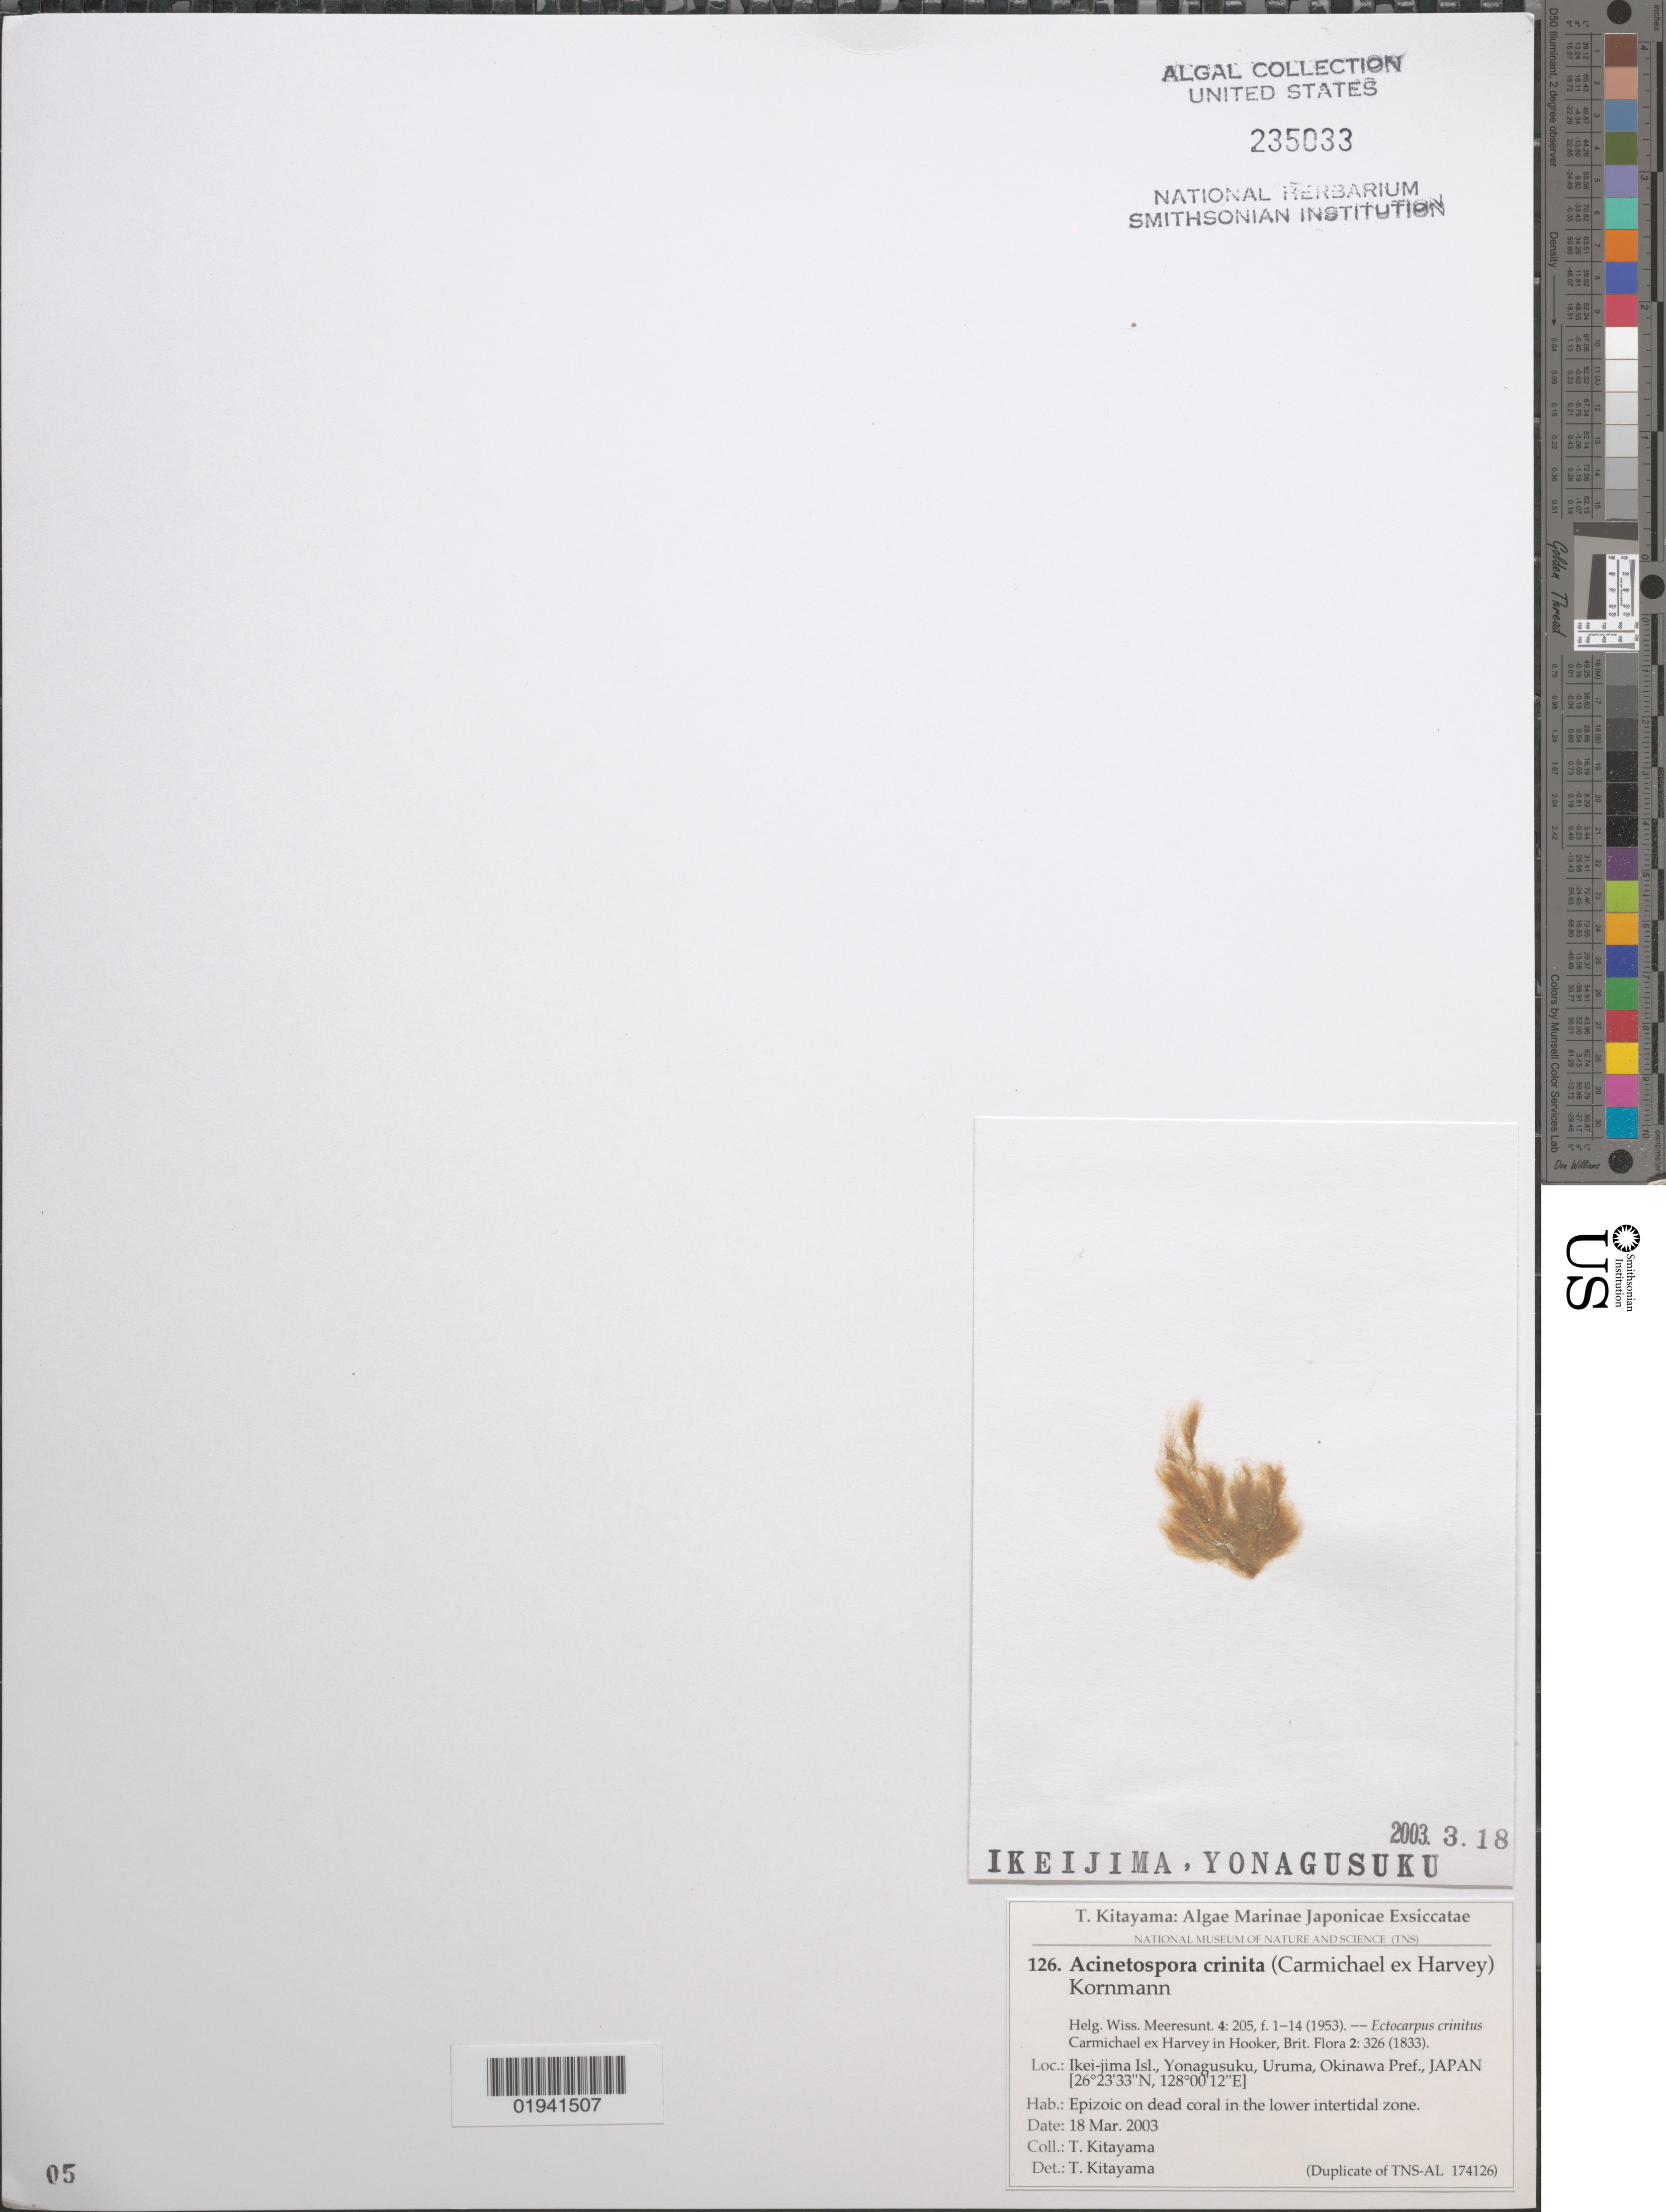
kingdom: Chromista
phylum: Ochrophyta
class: Phaeophyceae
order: Ectocarpales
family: Acinetosporaceae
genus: Acinetospora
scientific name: Acinetospora crinita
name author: (Carmich. in Harv.) Sauv.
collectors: T. Kitayama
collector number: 126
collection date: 2003-03-18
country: Japan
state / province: Okinawa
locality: Ikei-jima Isl., Yonagusuku, Uruma, Okinawa Pref.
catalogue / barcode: US 235033